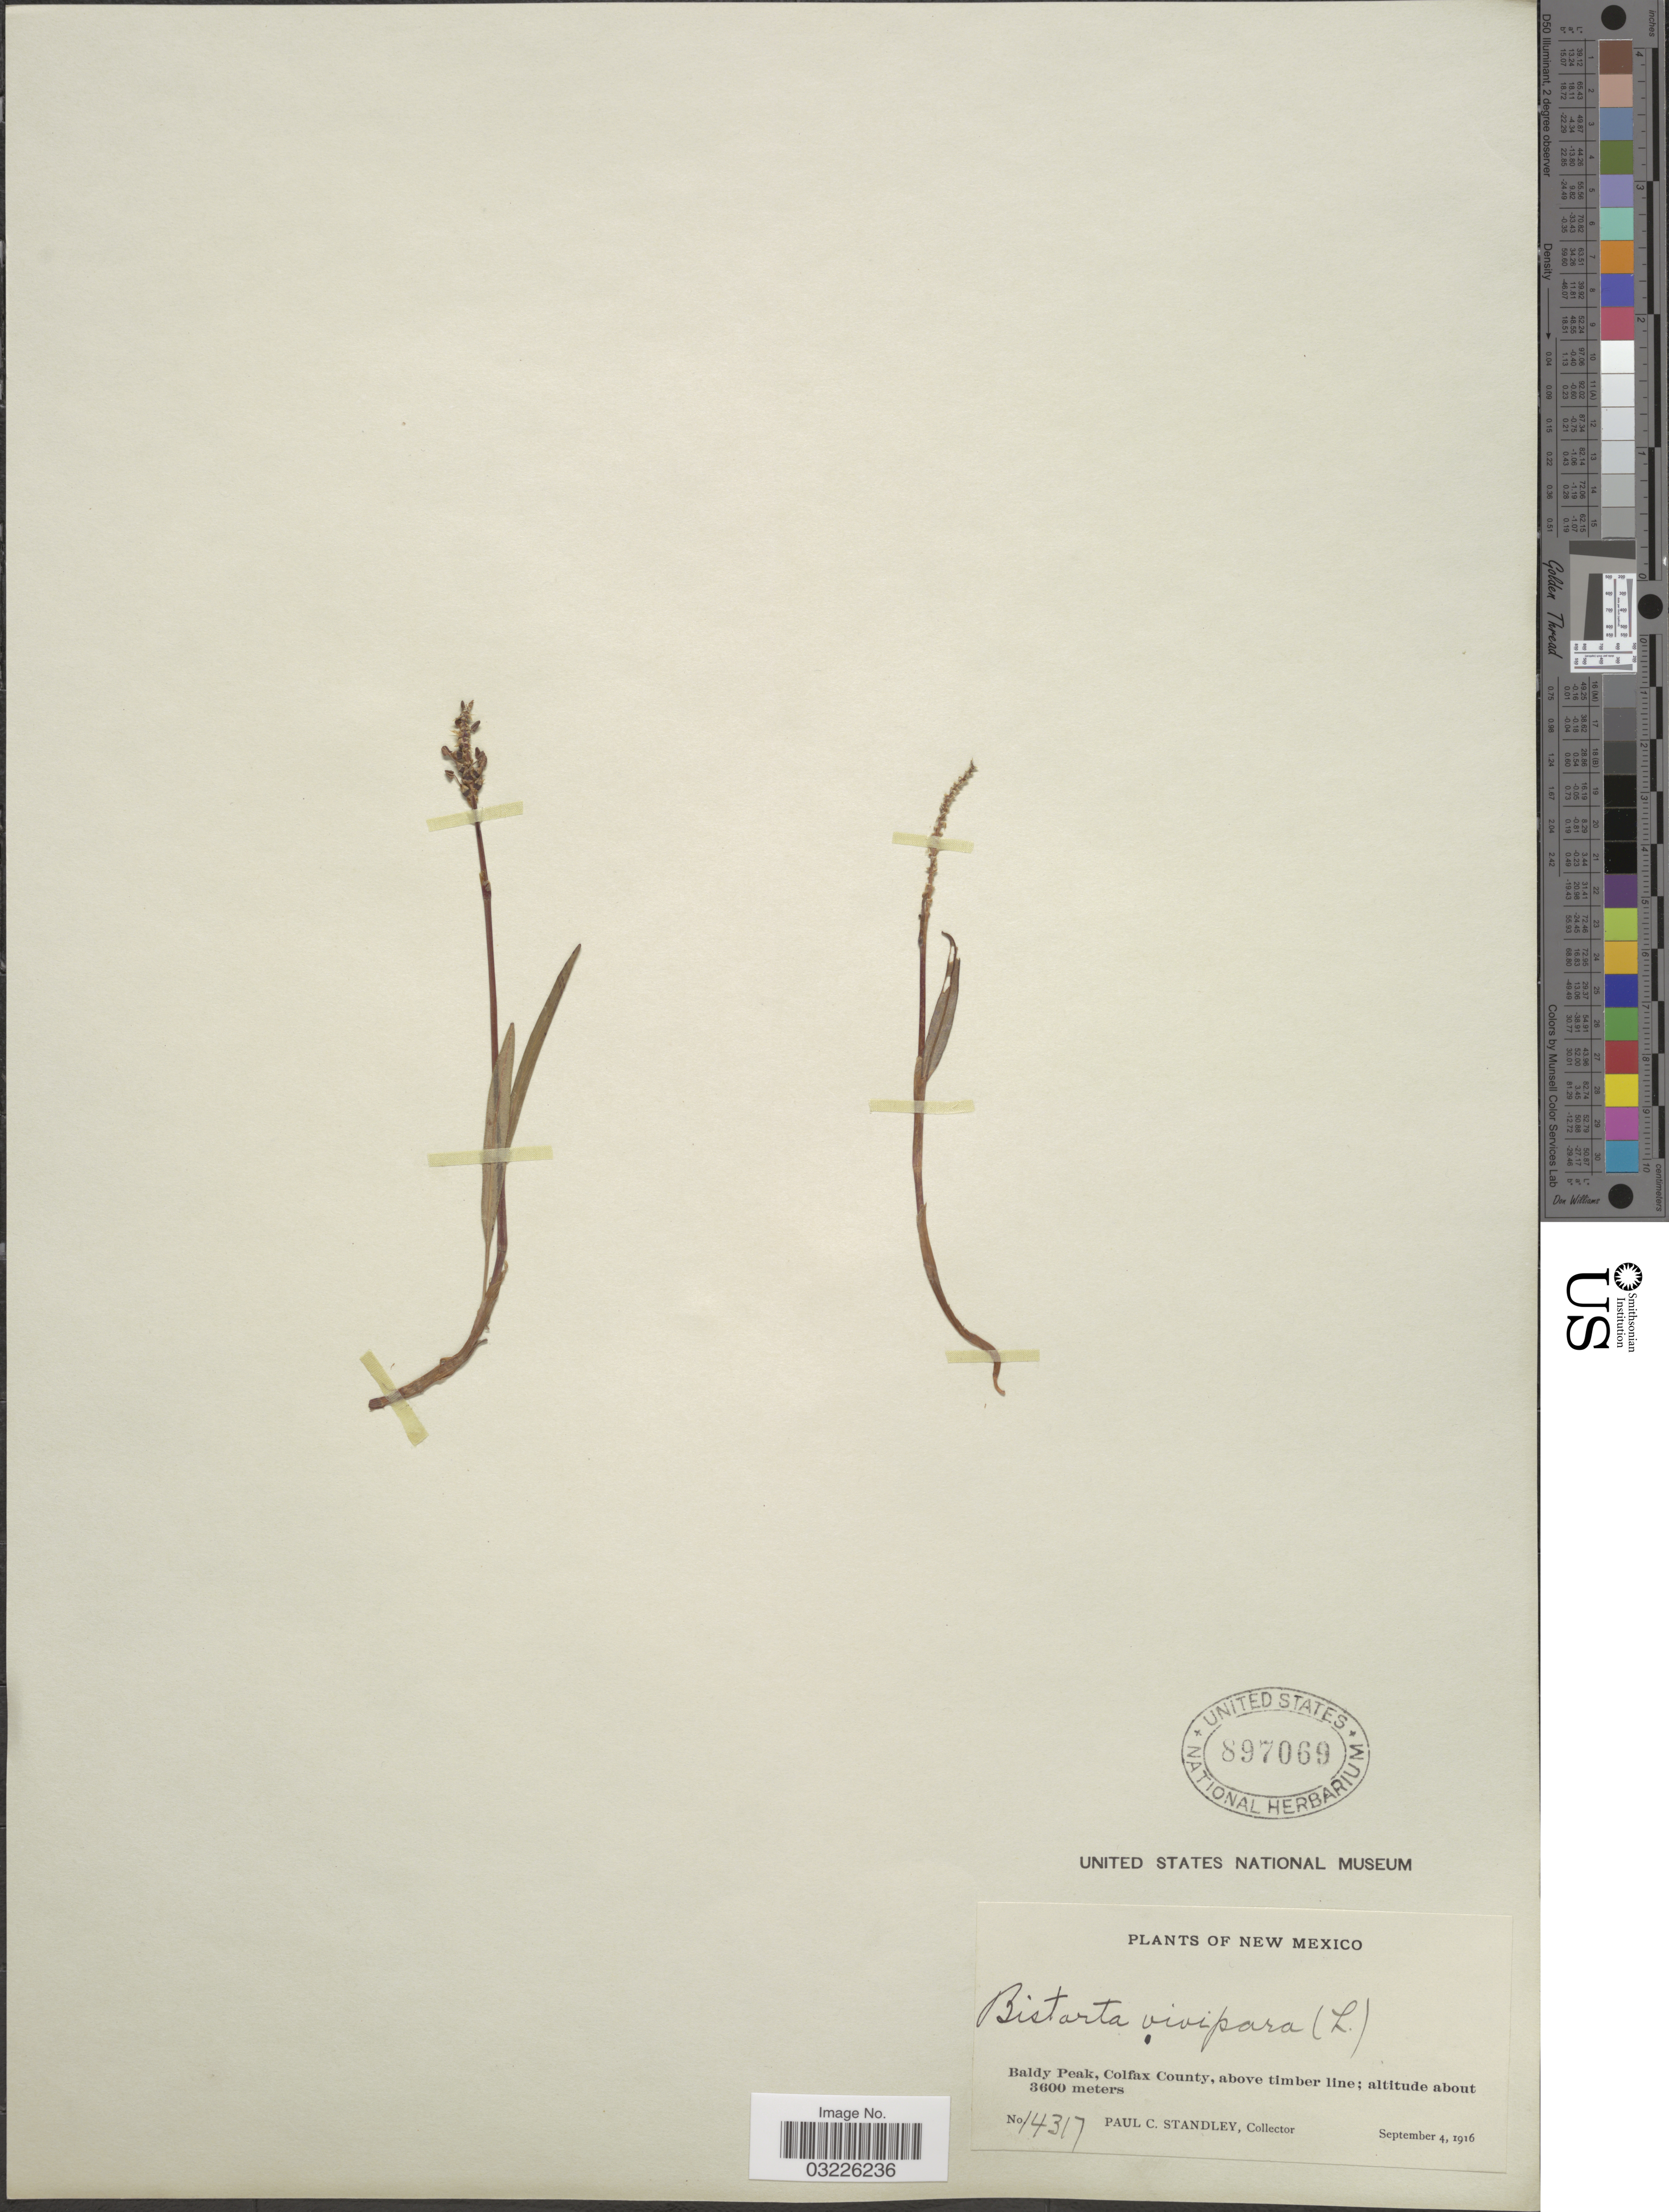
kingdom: Plantae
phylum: Tracheophyta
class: Magnoliopsida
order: Caryophyllales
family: Polygonaceae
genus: Bistorta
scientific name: Bistorta vivipara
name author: (L.) Delarbre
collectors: P. C. Standley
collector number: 14317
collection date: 1916-09-04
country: United States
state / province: New Mexico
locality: Baldy Peak, Colfax County, above timber line.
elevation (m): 3600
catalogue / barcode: US 897069